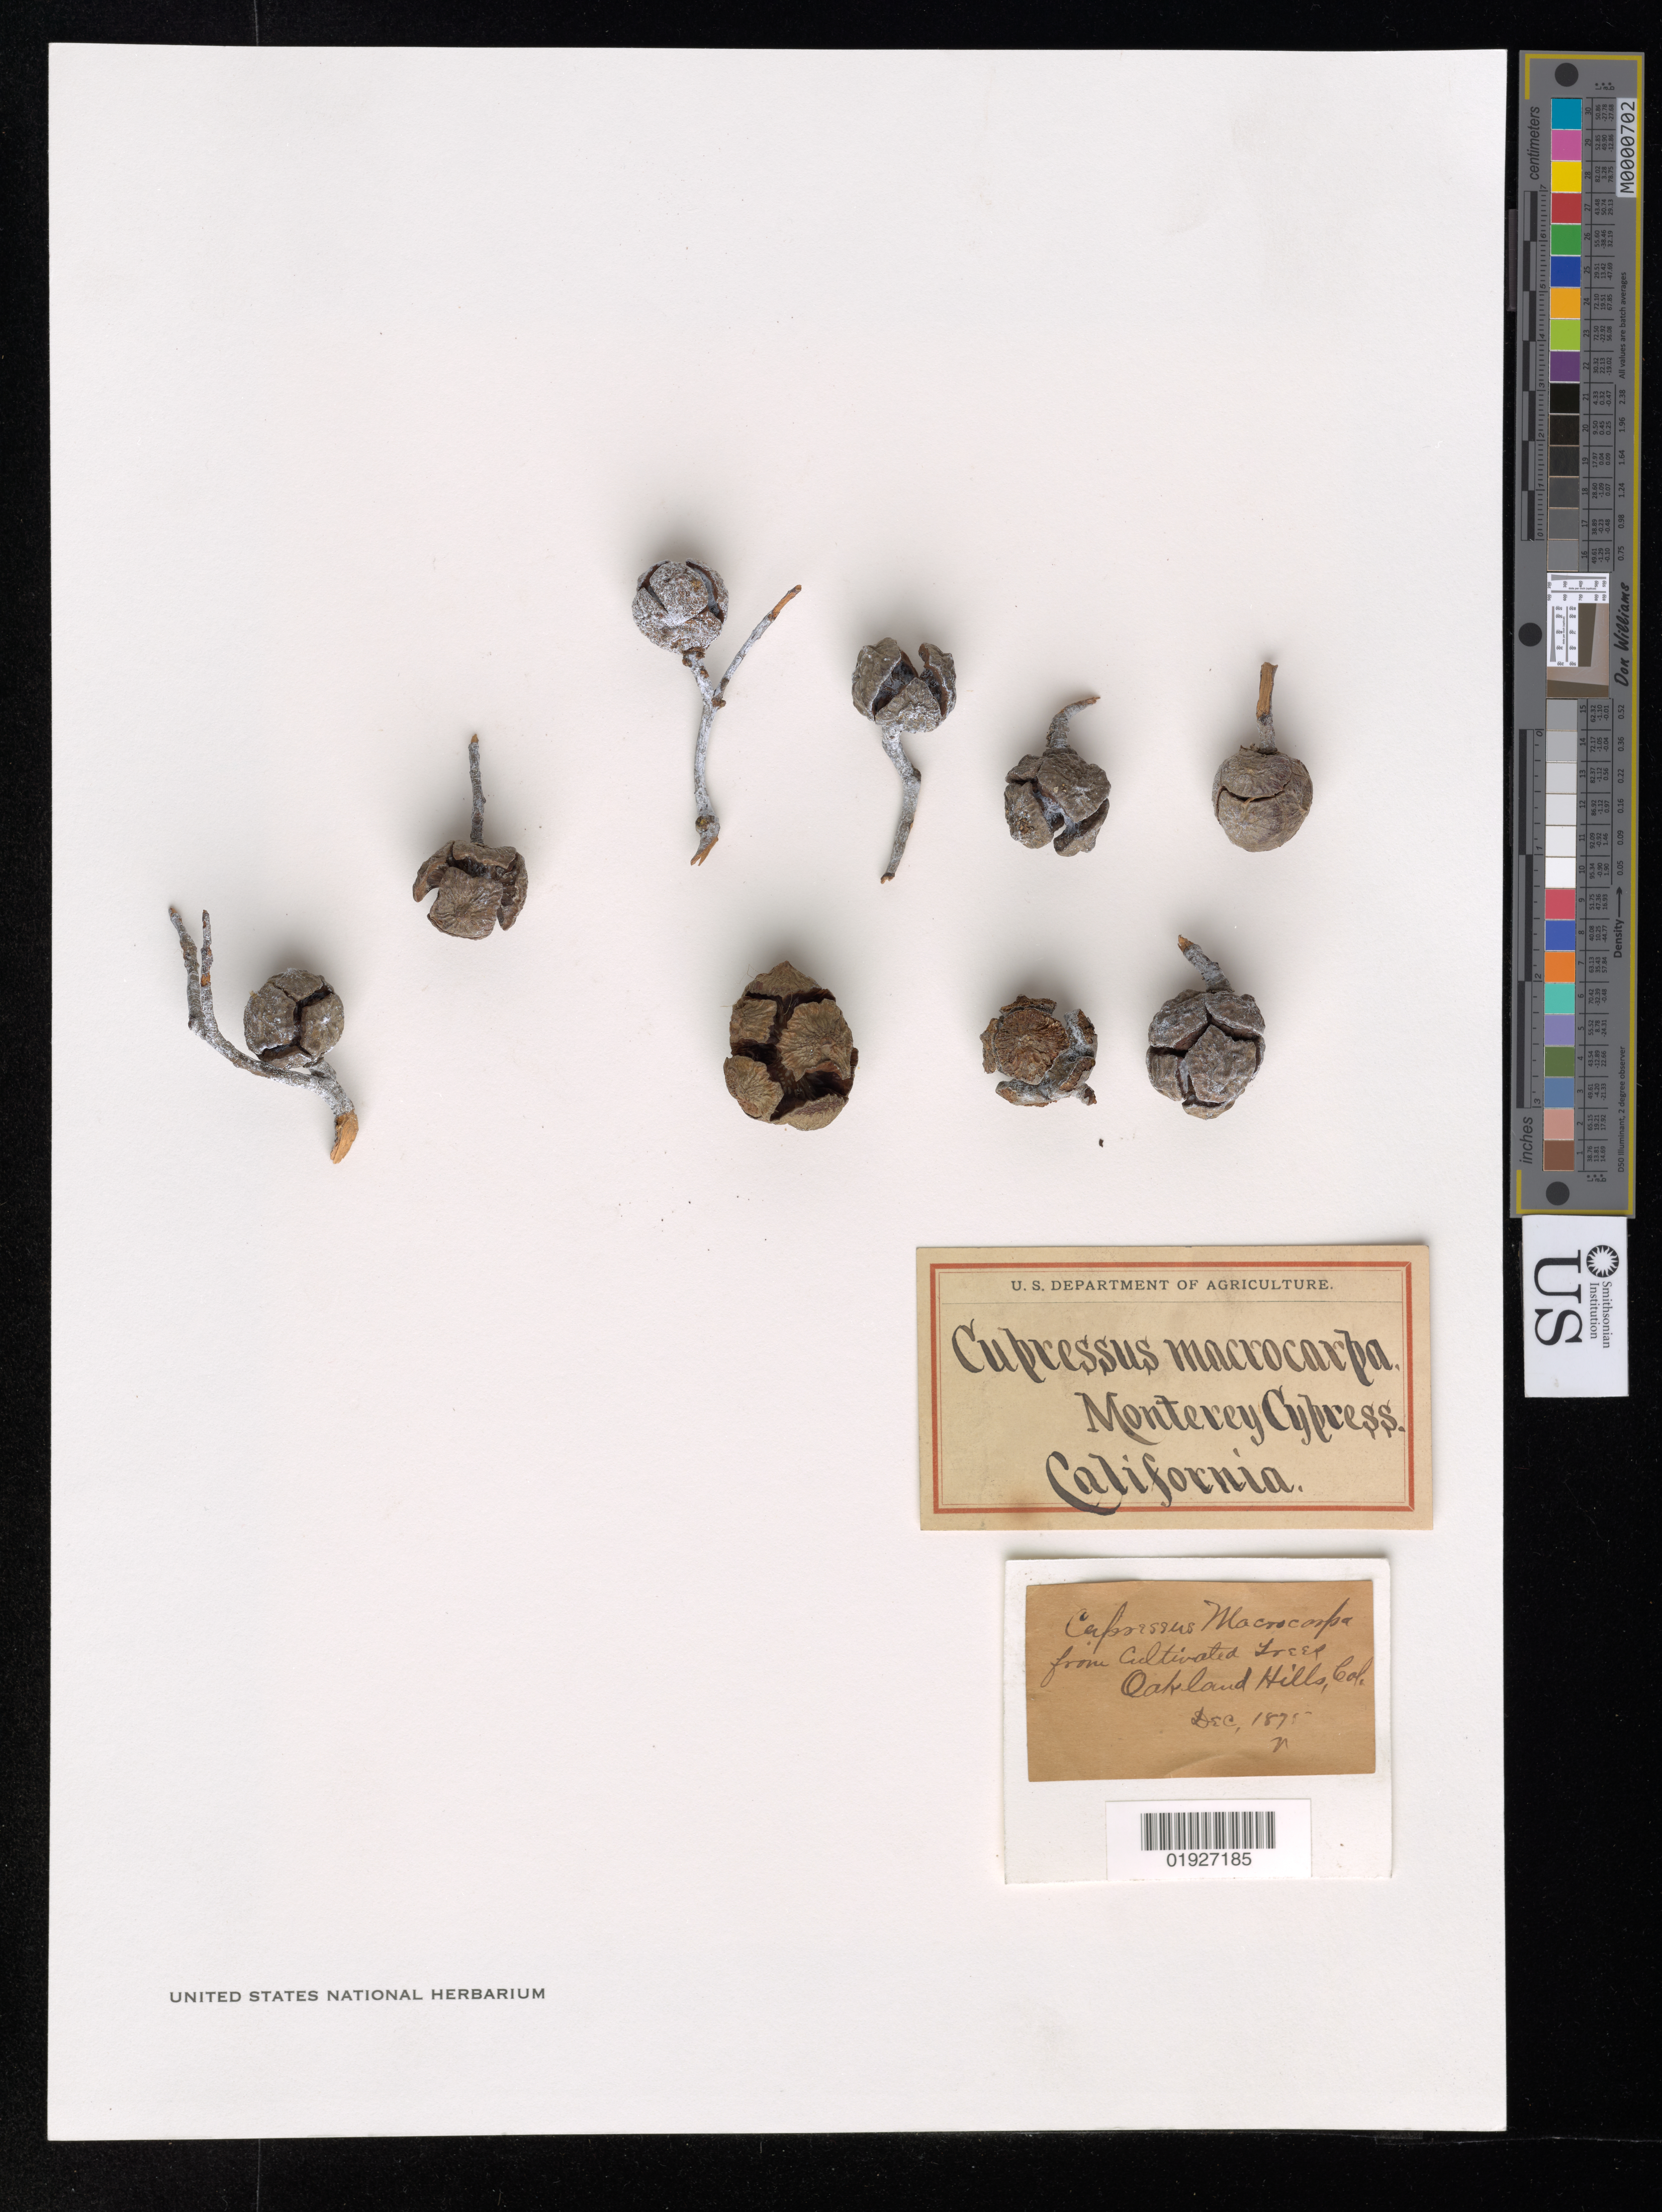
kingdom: Plantae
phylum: Tracheophyta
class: Pinopsida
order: Pinales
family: Cupressaceae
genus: Hesperocyparis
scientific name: Hesperocyparis macrocarpa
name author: (Hartw. ex Gordon) Bartel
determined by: (US) Smithsonian Institution - National Museum of Natural History - Department of Botany (UNITED STATES)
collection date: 1875-12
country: United States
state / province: California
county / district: Alameda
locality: Oakland Hills